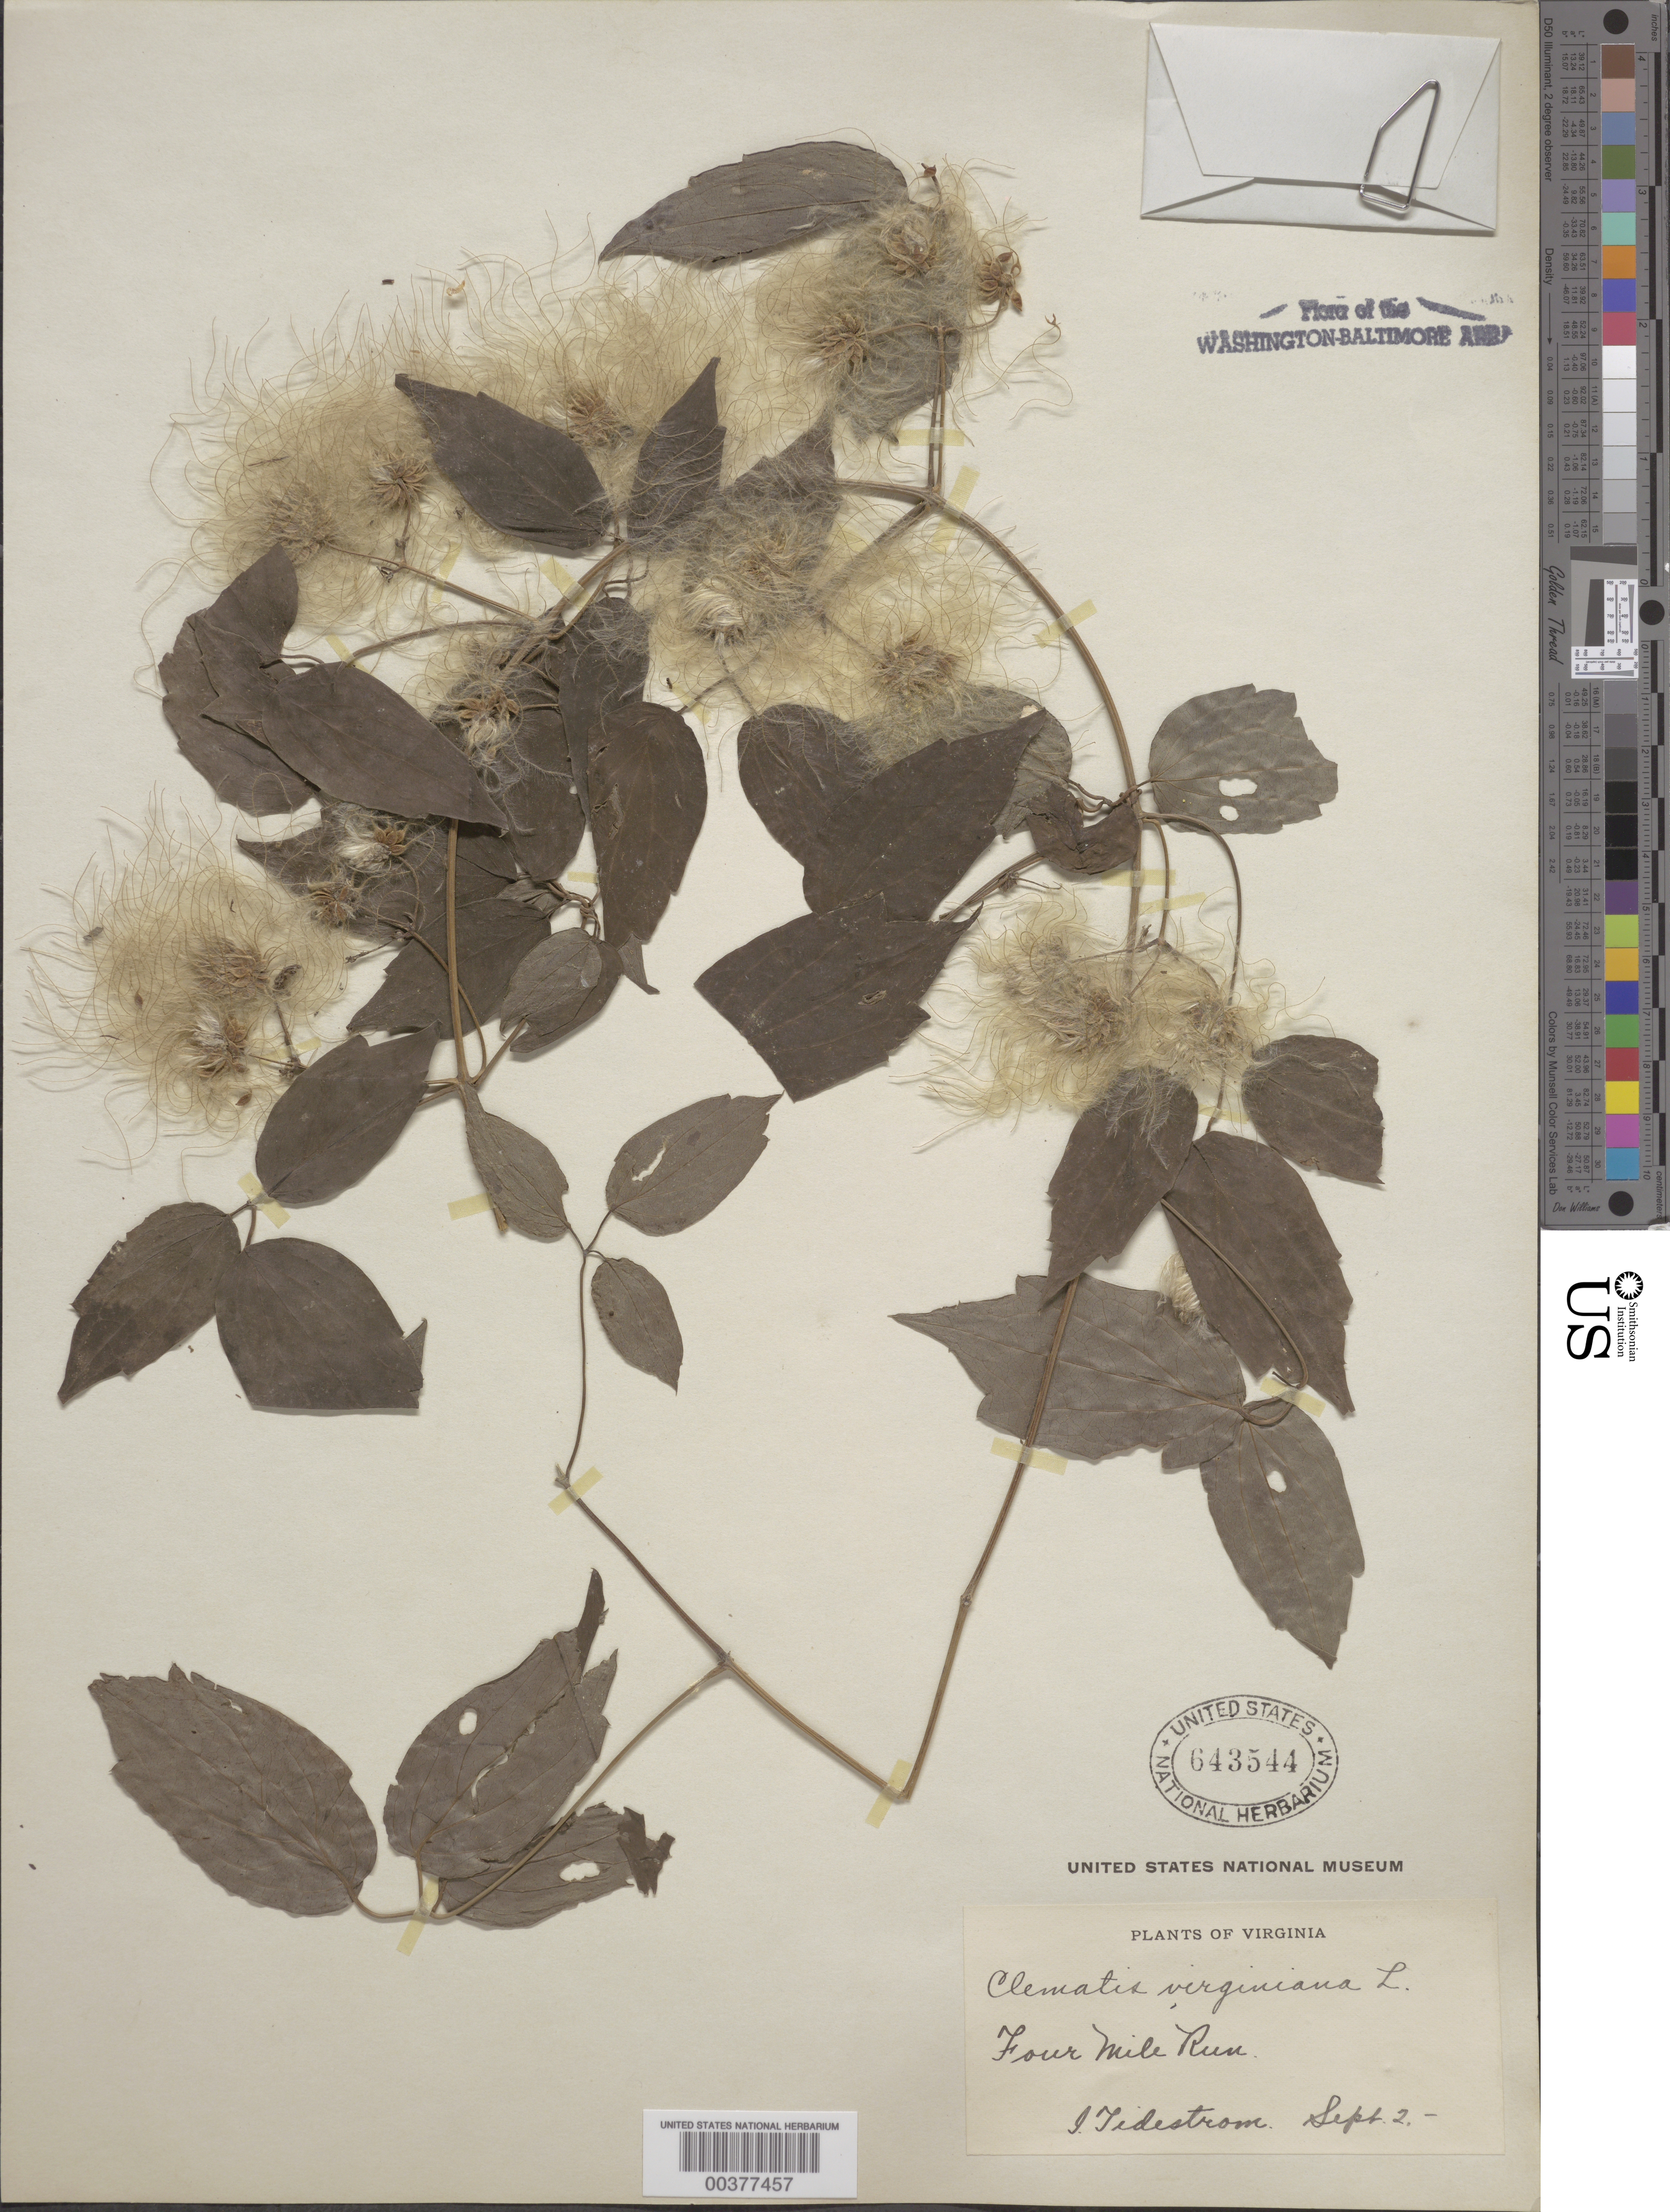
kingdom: Plantae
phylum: Tracheophyta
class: Magnoliopsida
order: Ranunculales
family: Ranunculaceae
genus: Clematis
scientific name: Clematis viorna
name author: L.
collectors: I. F. Tidestrom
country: United States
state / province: Virginia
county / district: Arlington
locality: Four Mile Run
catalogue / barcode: US 643544